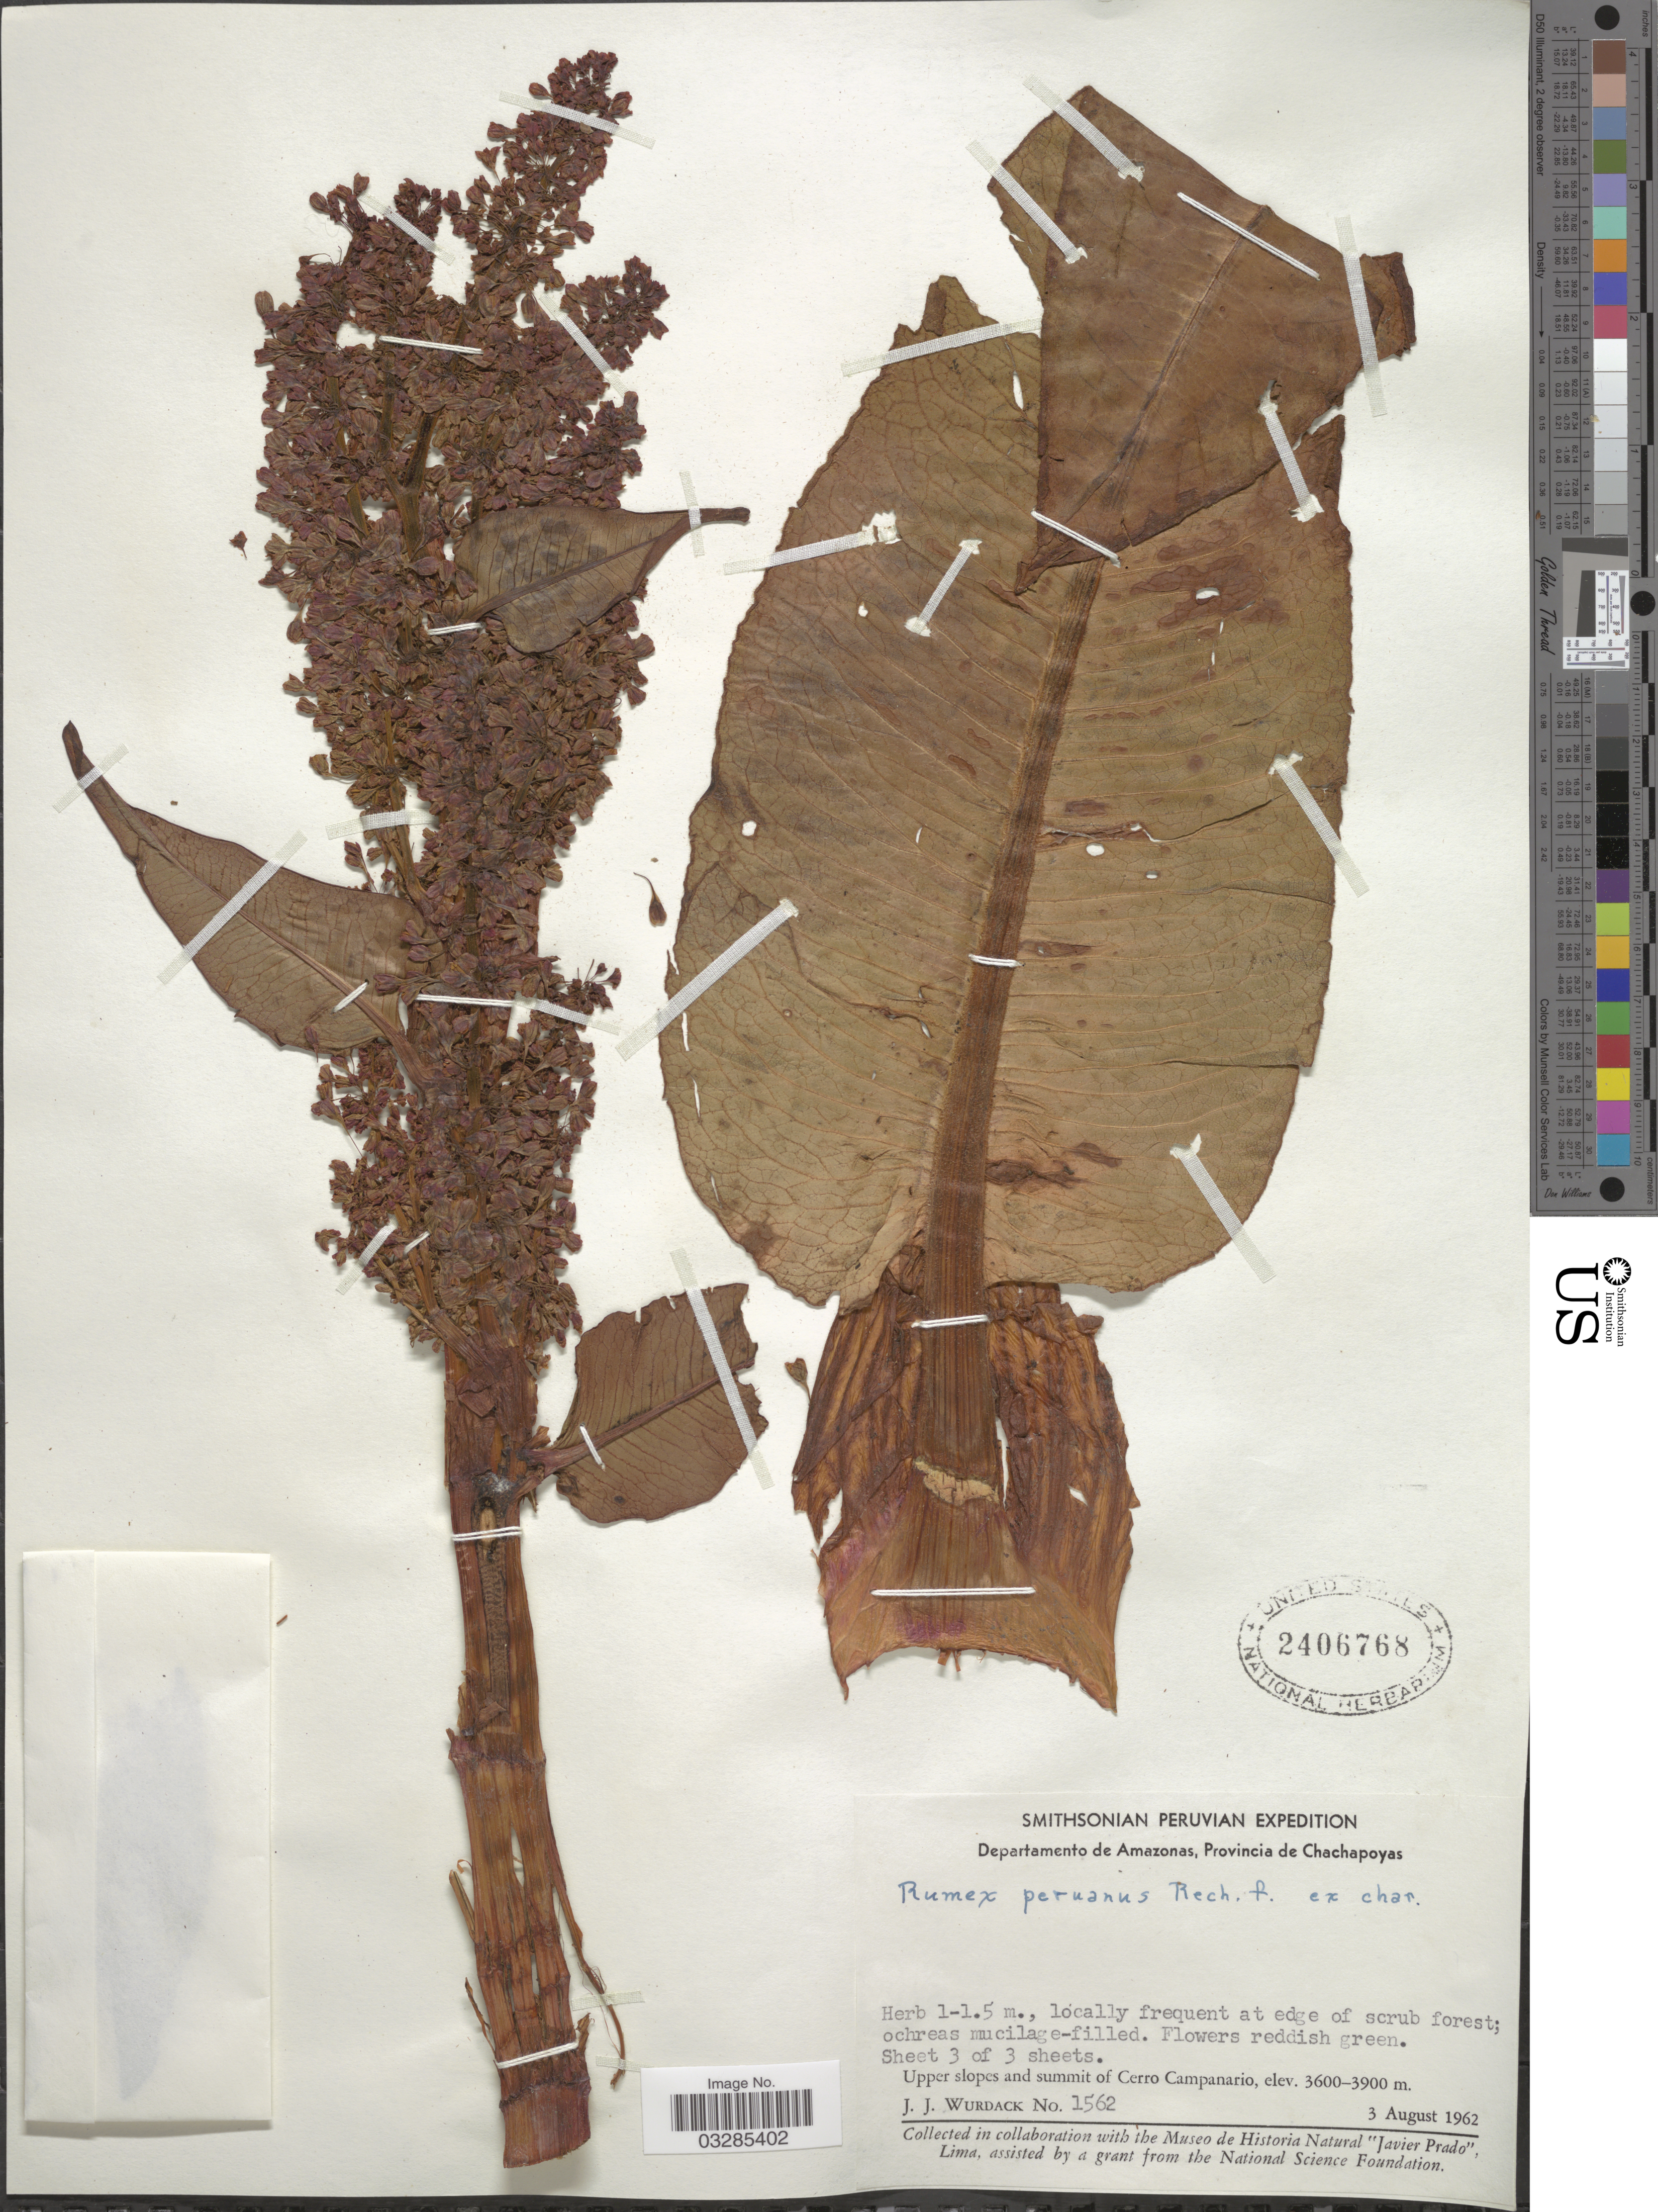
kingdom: Plantae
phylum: Tracheophyta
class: Magnoliopsida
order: Caryophyllales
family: Polygonaceae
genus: Rumex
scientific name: Rumex peruanus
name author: Rech. f.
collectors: J. J. Wurdack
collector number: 1562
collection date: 1962-08-03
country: Peru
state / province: Amazonas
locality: Departamento de Amazonas, Provincia de Chachapoyas. Upper slopes and summit of Cerro Campanario.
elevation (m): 3600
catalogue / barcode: US 2406768